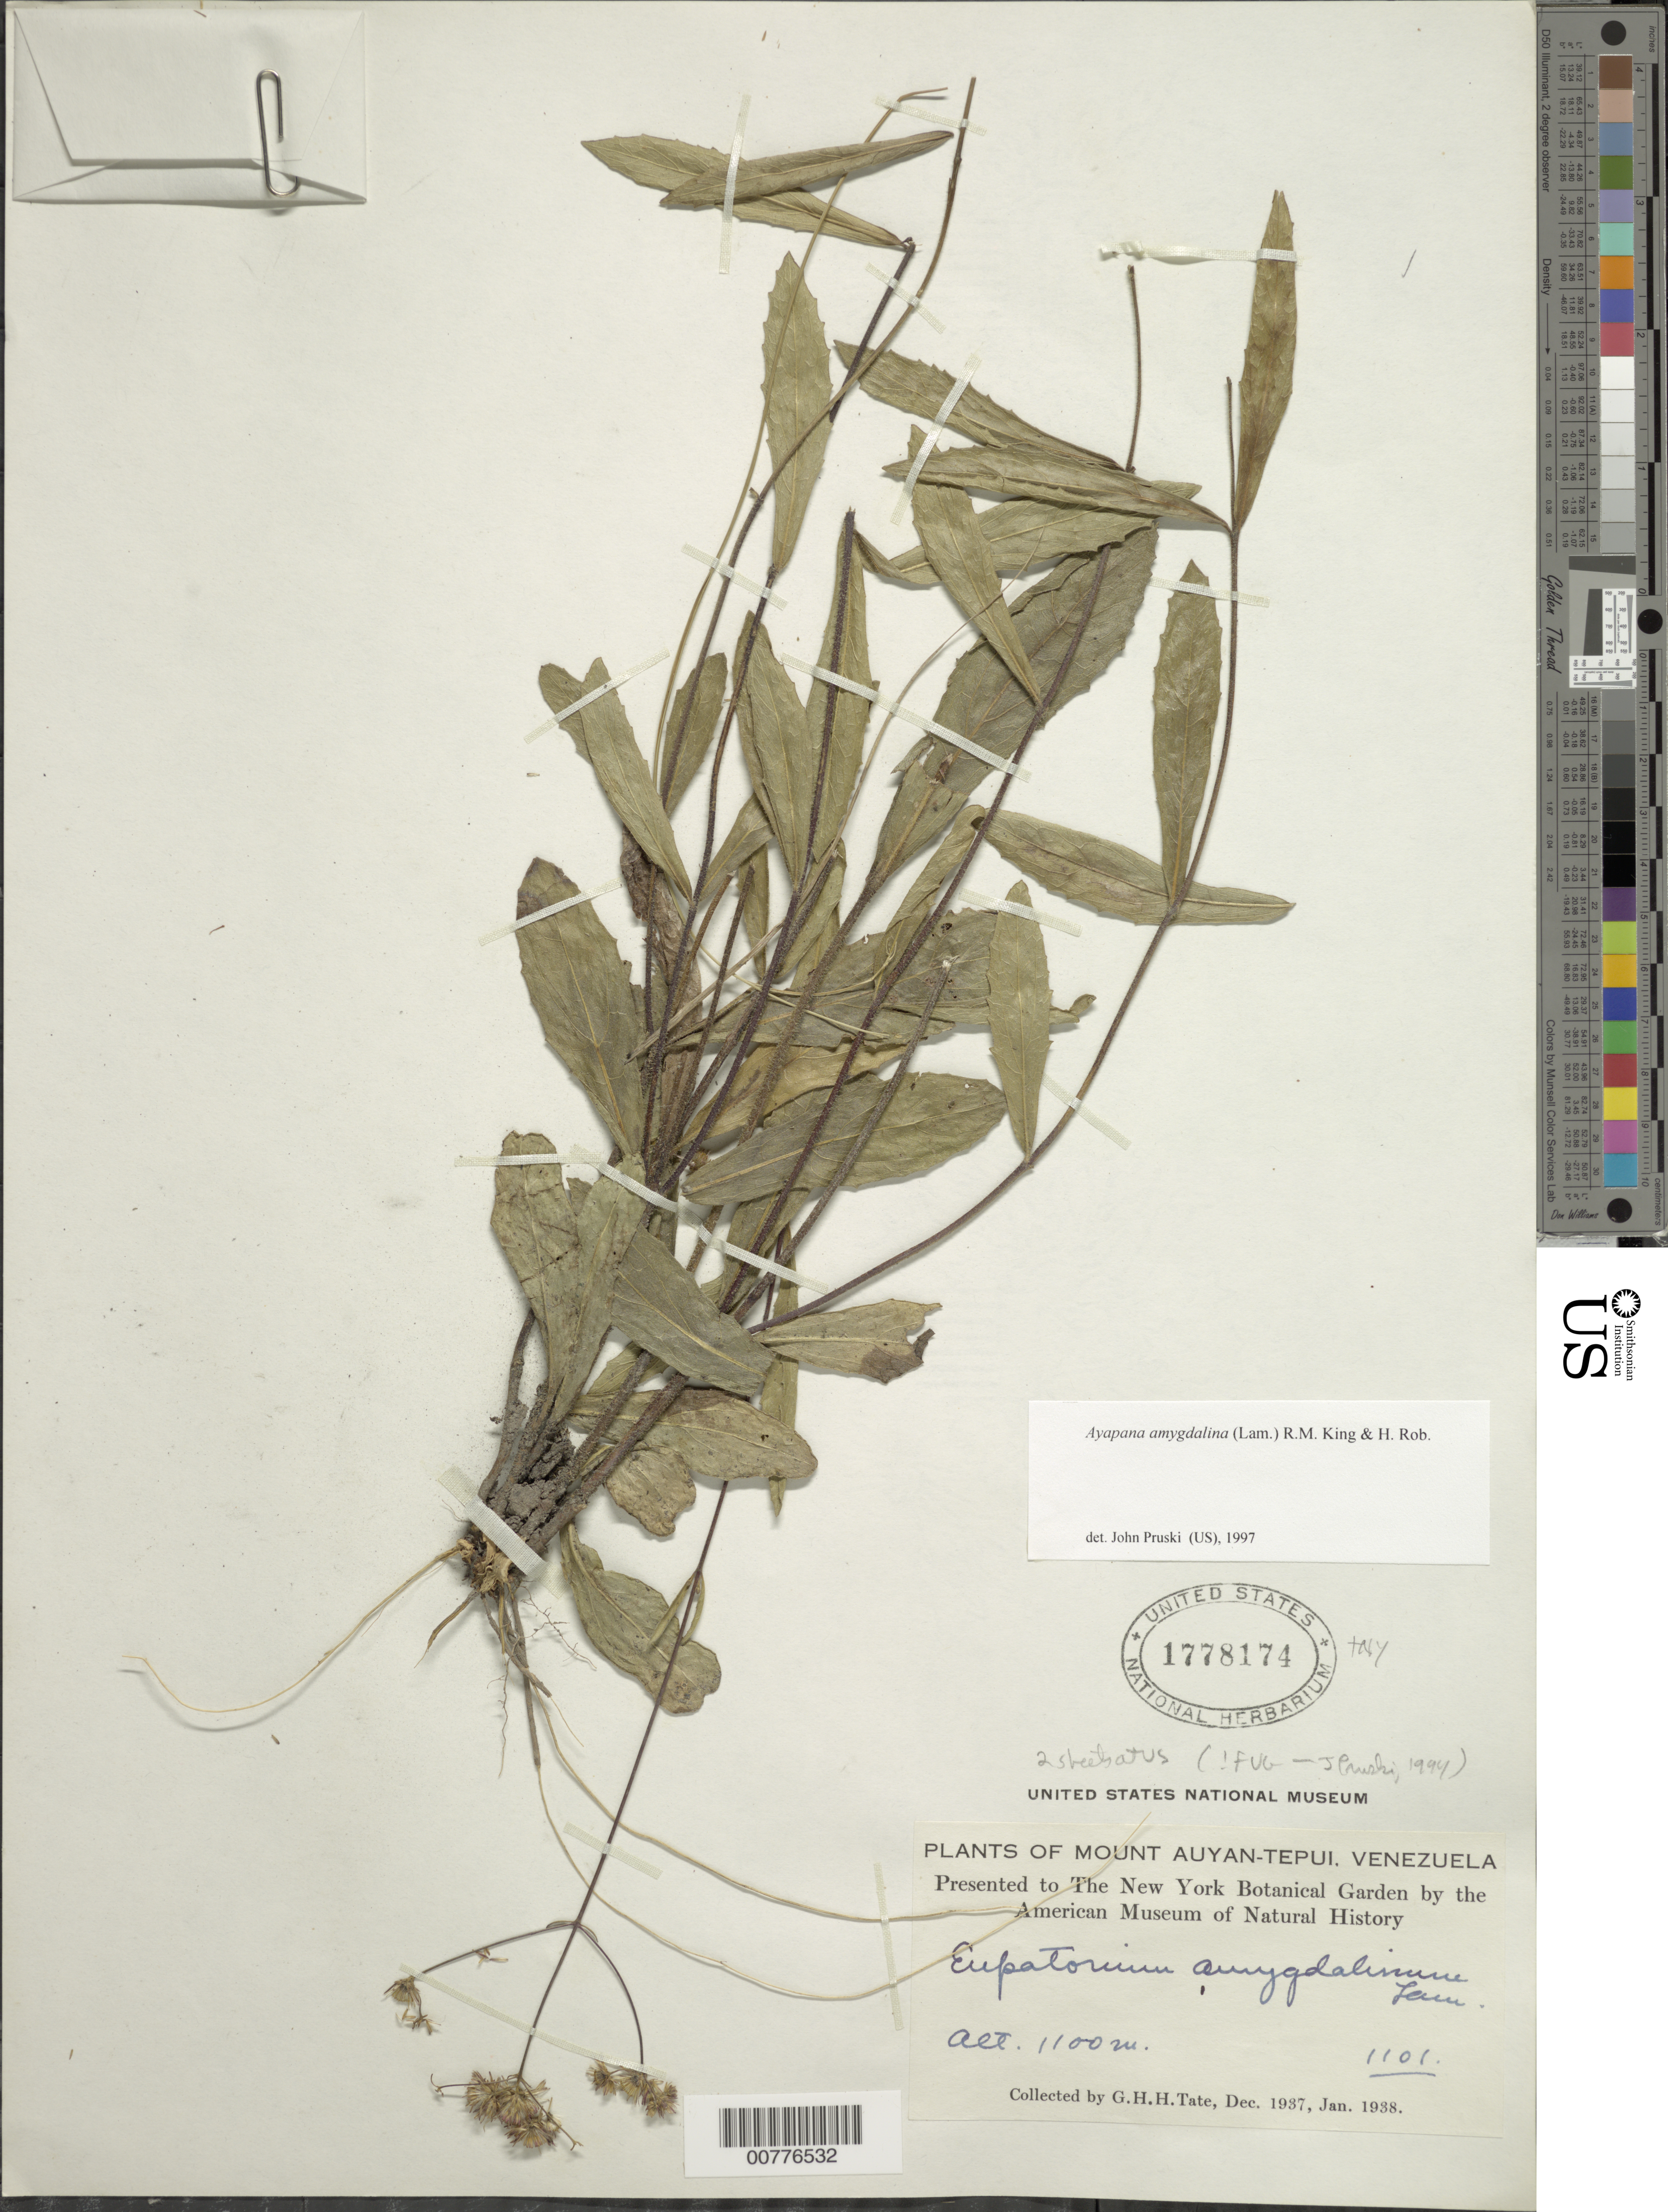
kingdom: Plantae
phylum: Tracheophyta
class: Magnoliopsida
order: Asterales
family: Asteraceae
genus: Ayapana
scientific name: Ayapana amygdalina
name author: (Lam.) R.M. King & H. Rob.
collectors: G. H. H.Tate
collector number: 1101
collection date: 1937-12/1938-01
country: Venezuela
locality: Mount Auyan-Tepui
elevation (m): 1100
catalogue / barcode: US 1778174